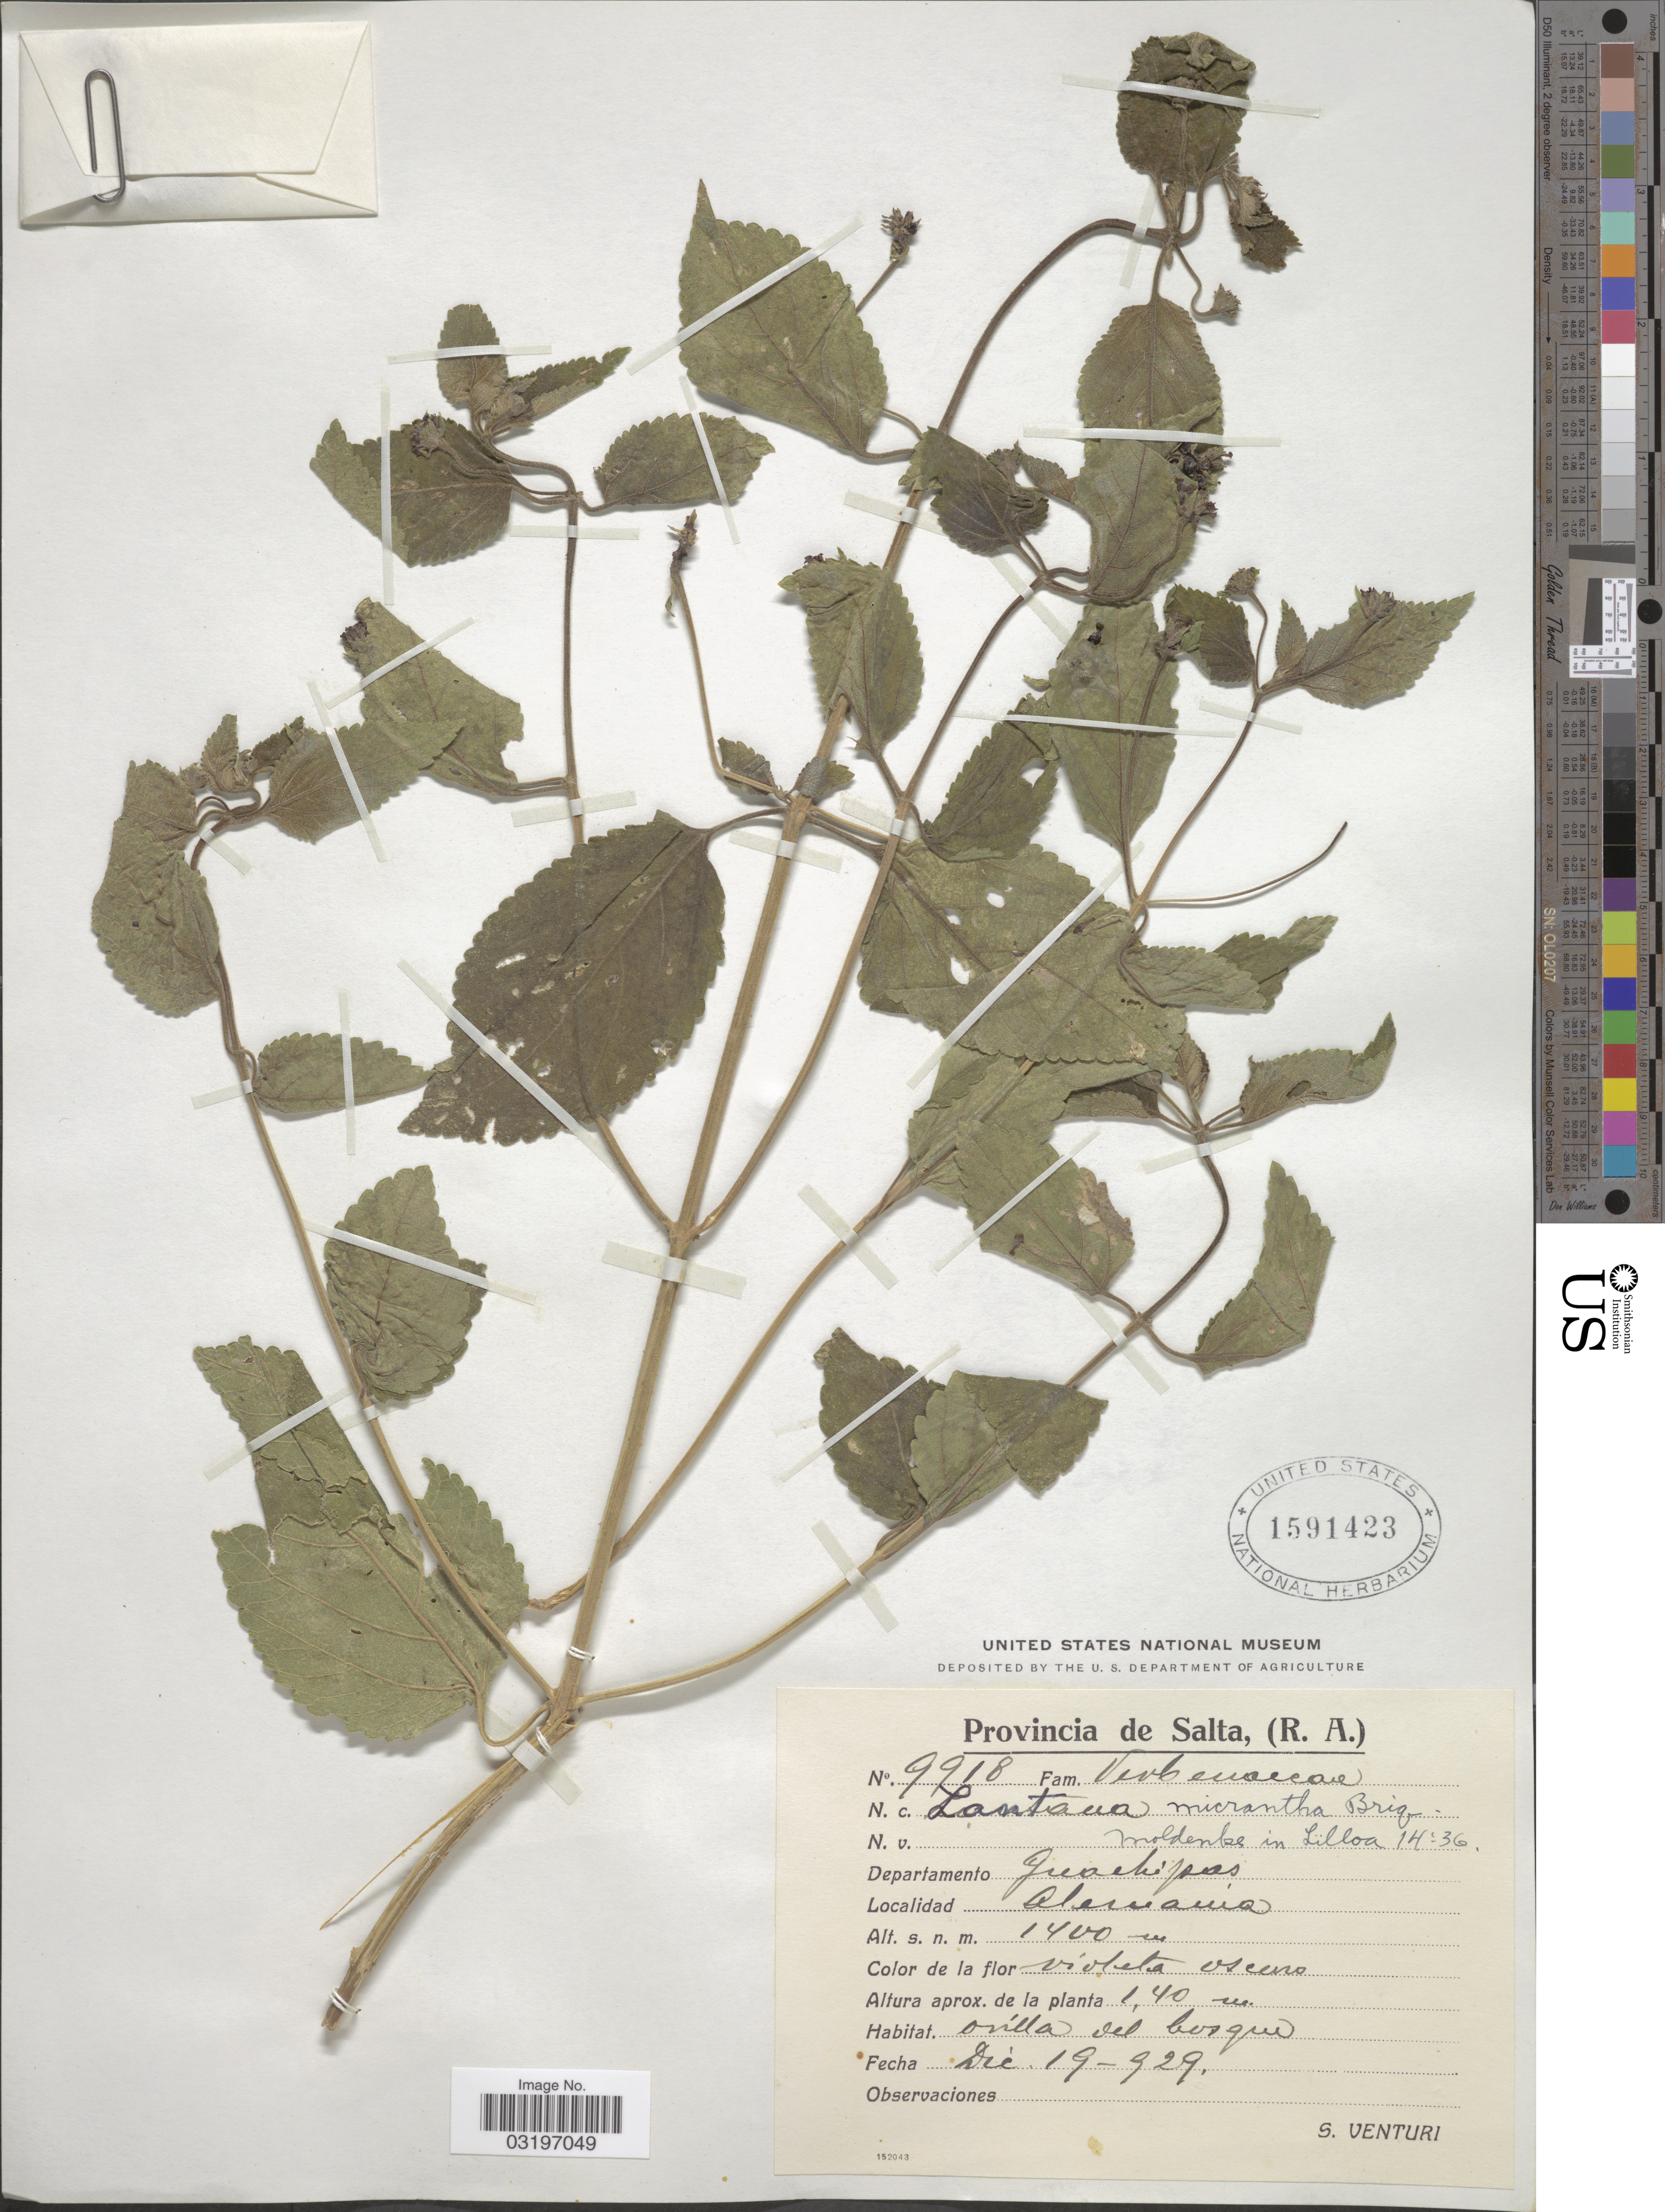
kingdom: Plantae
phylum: Tracheophyta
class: Magnoliopsida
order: Lamiales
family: Verbenaceae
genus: Lantana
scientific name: Lantana micrantha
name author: Briq.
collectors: S. Venturi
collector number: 9918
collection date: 1929-12-19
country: Argentina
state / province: Salta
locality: Departamento Guachipas. Alemania.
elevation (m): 1400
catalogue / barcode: US 1591423